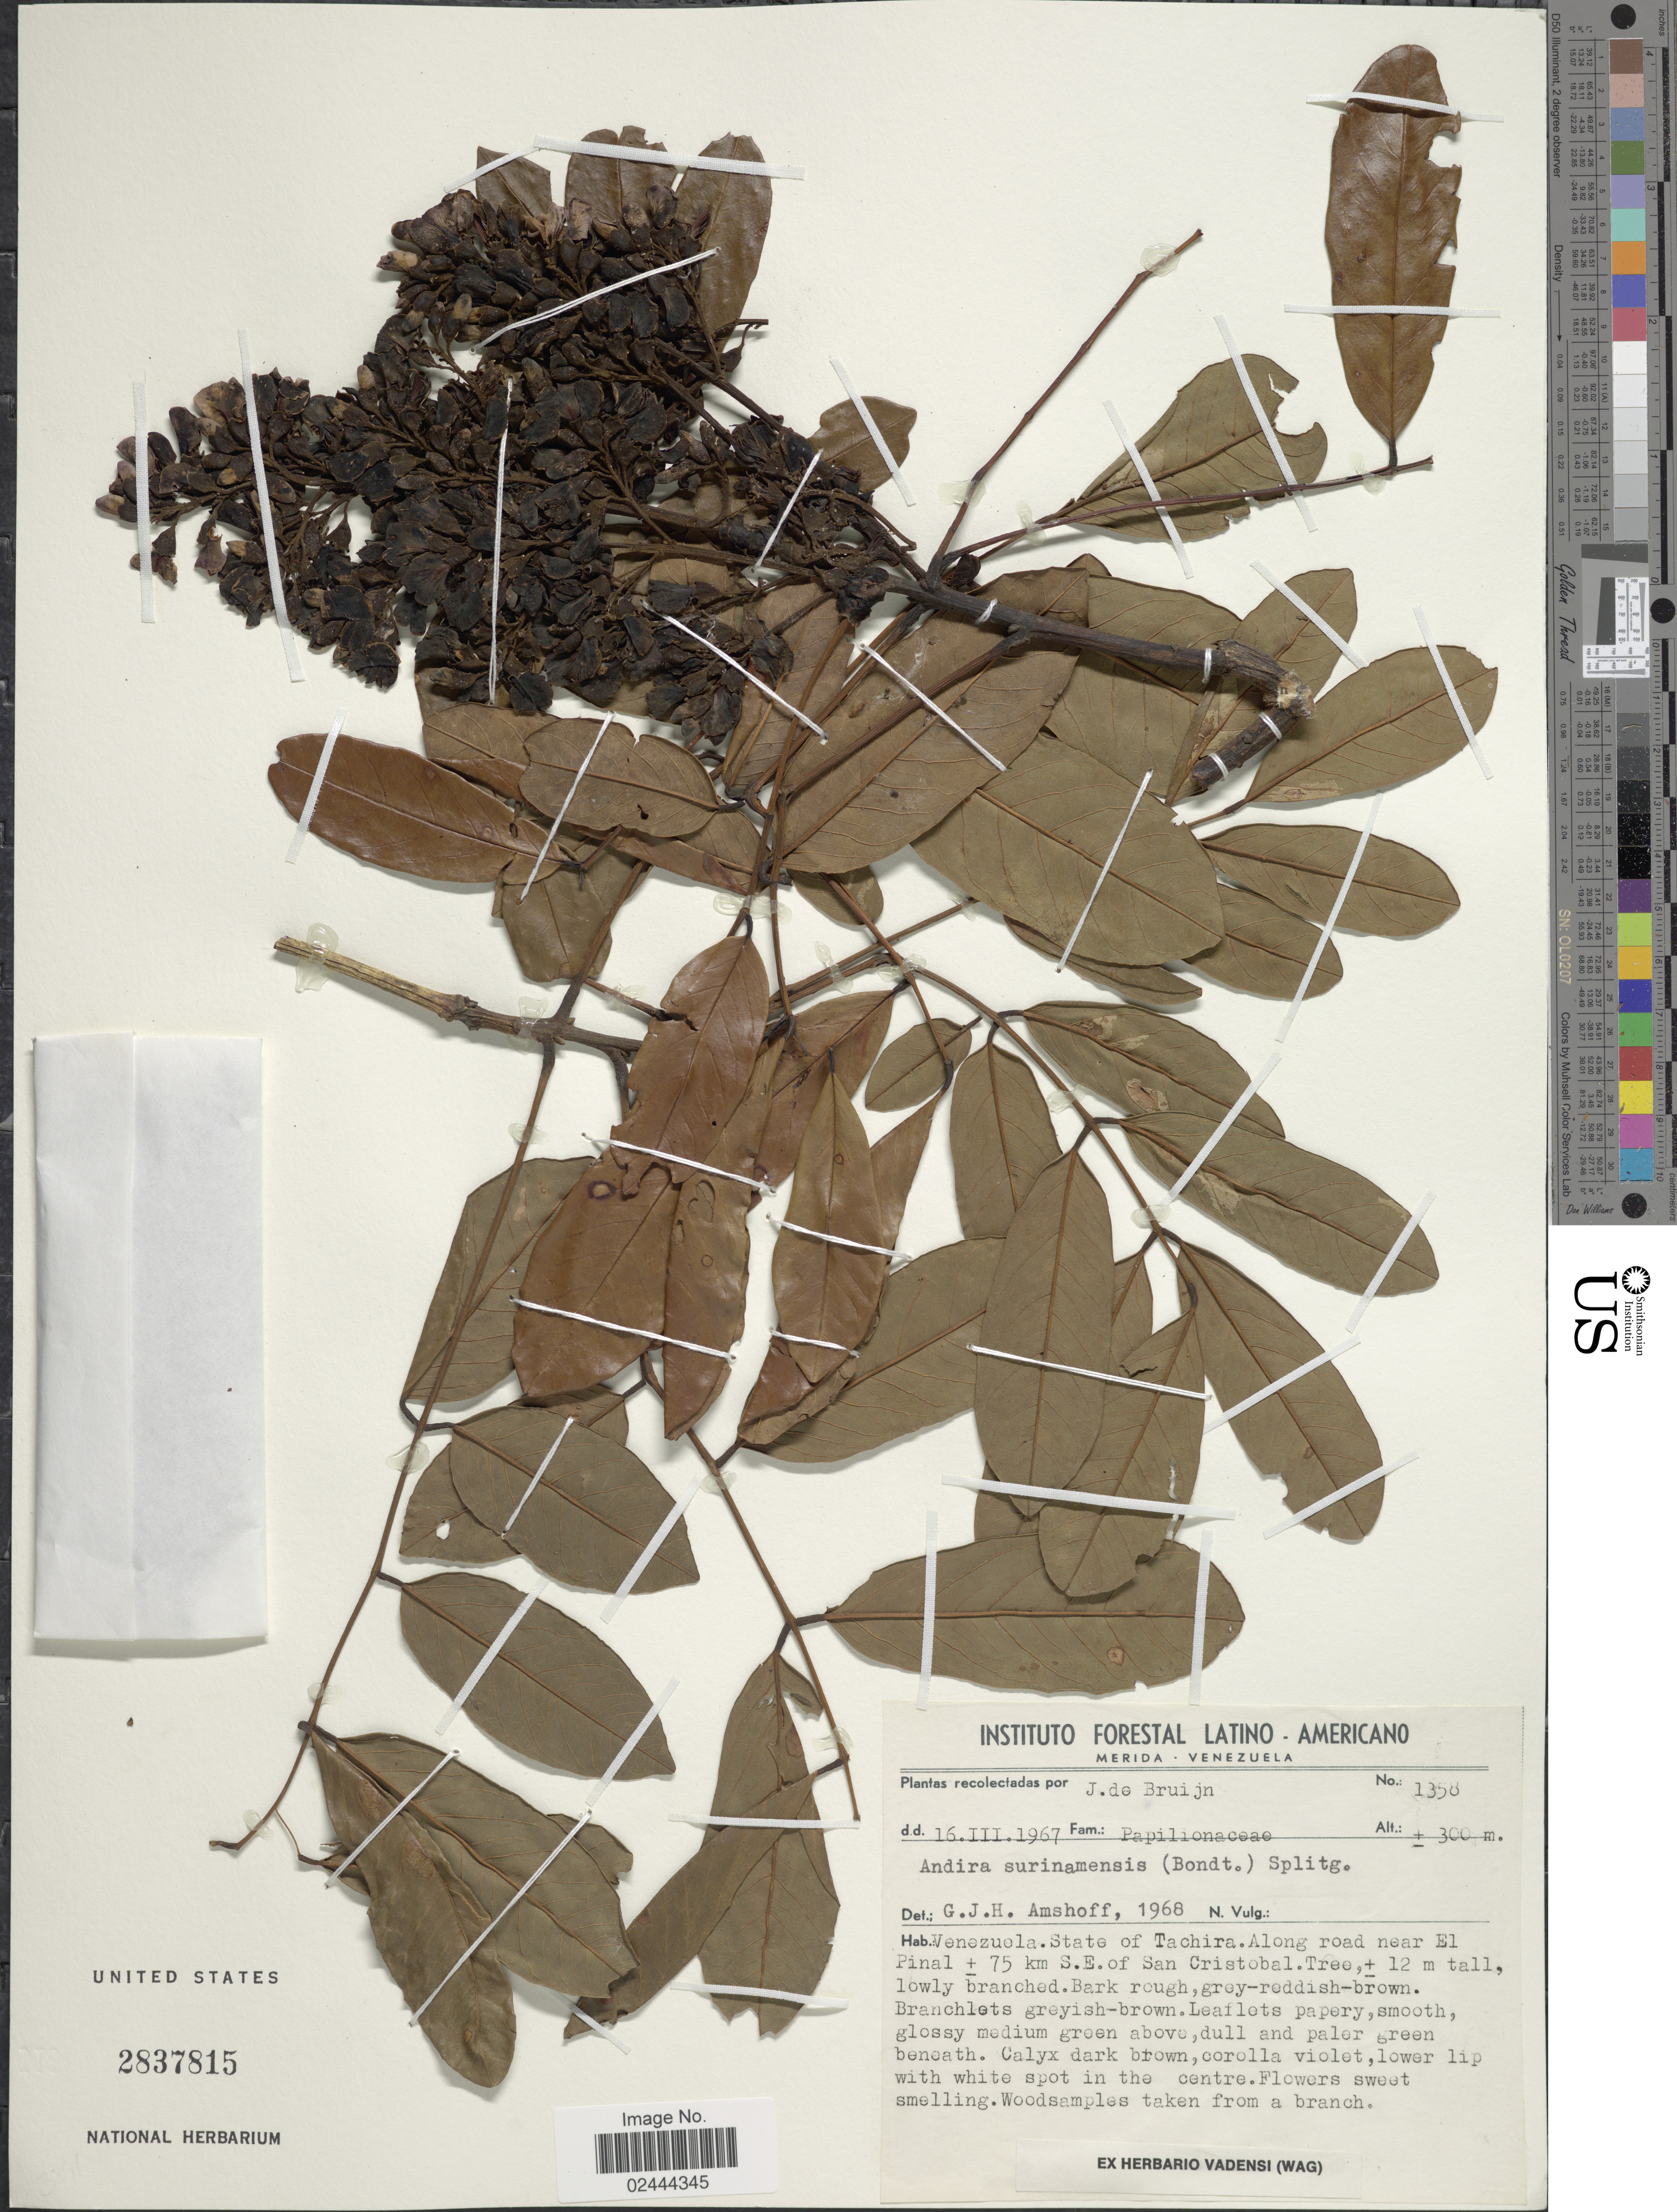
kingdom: Plantae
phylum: Tracheophyta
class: Magnoliopsida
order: Fabales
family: Fabaceae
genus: Andira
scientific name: Andira surinamensis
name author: (Bondt) Splitg. ex Amshoff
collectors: J. Bruijn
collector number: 1358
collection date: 1967-03-16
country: Venezuela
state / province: Tachira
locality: Along road near El Pinal ± 75 km S.E of San Cristobal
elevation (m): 300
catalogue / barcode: US 2837815